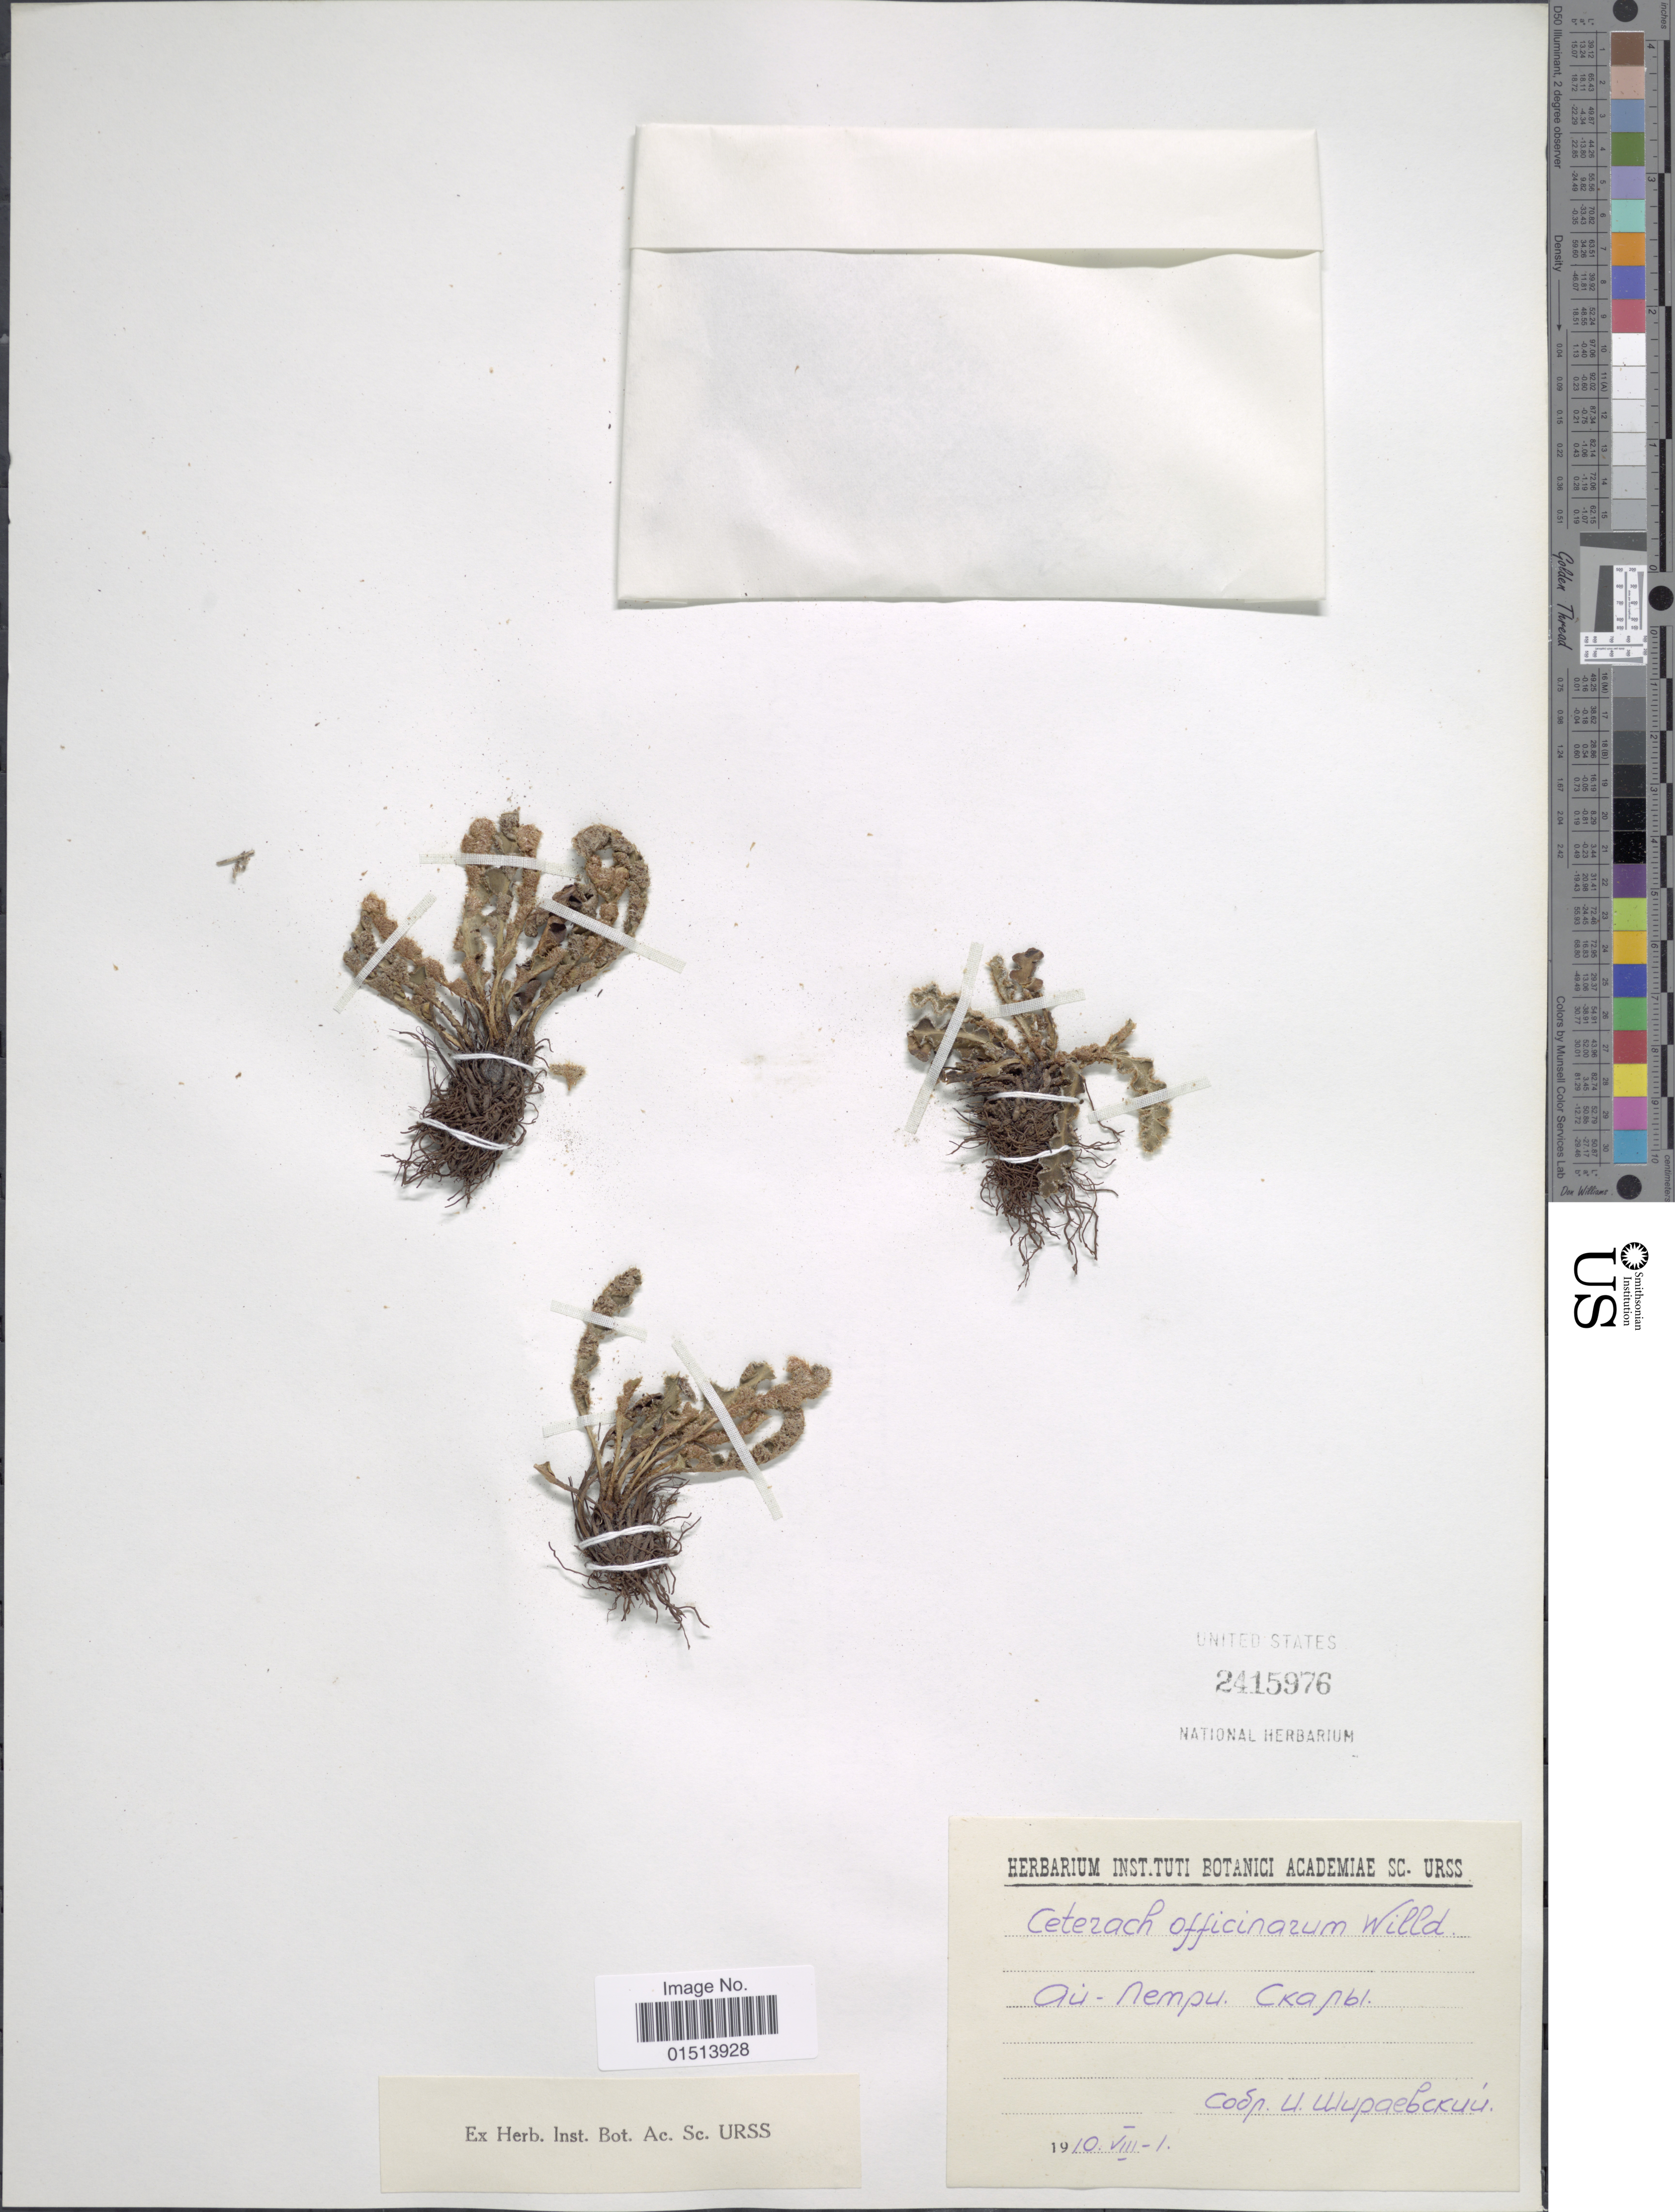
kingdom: Plantae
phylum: Tracheophyta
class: Polypodiopsida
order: Polypodiales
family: Aspleniaceae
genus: Asplenium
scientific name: Asplenium officinarum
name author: DC.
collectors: Shiraevskiy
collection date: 1910-08-01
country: Ukraine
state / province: Crimea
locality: Ay-Petri Mt.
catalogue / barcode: US 2415976